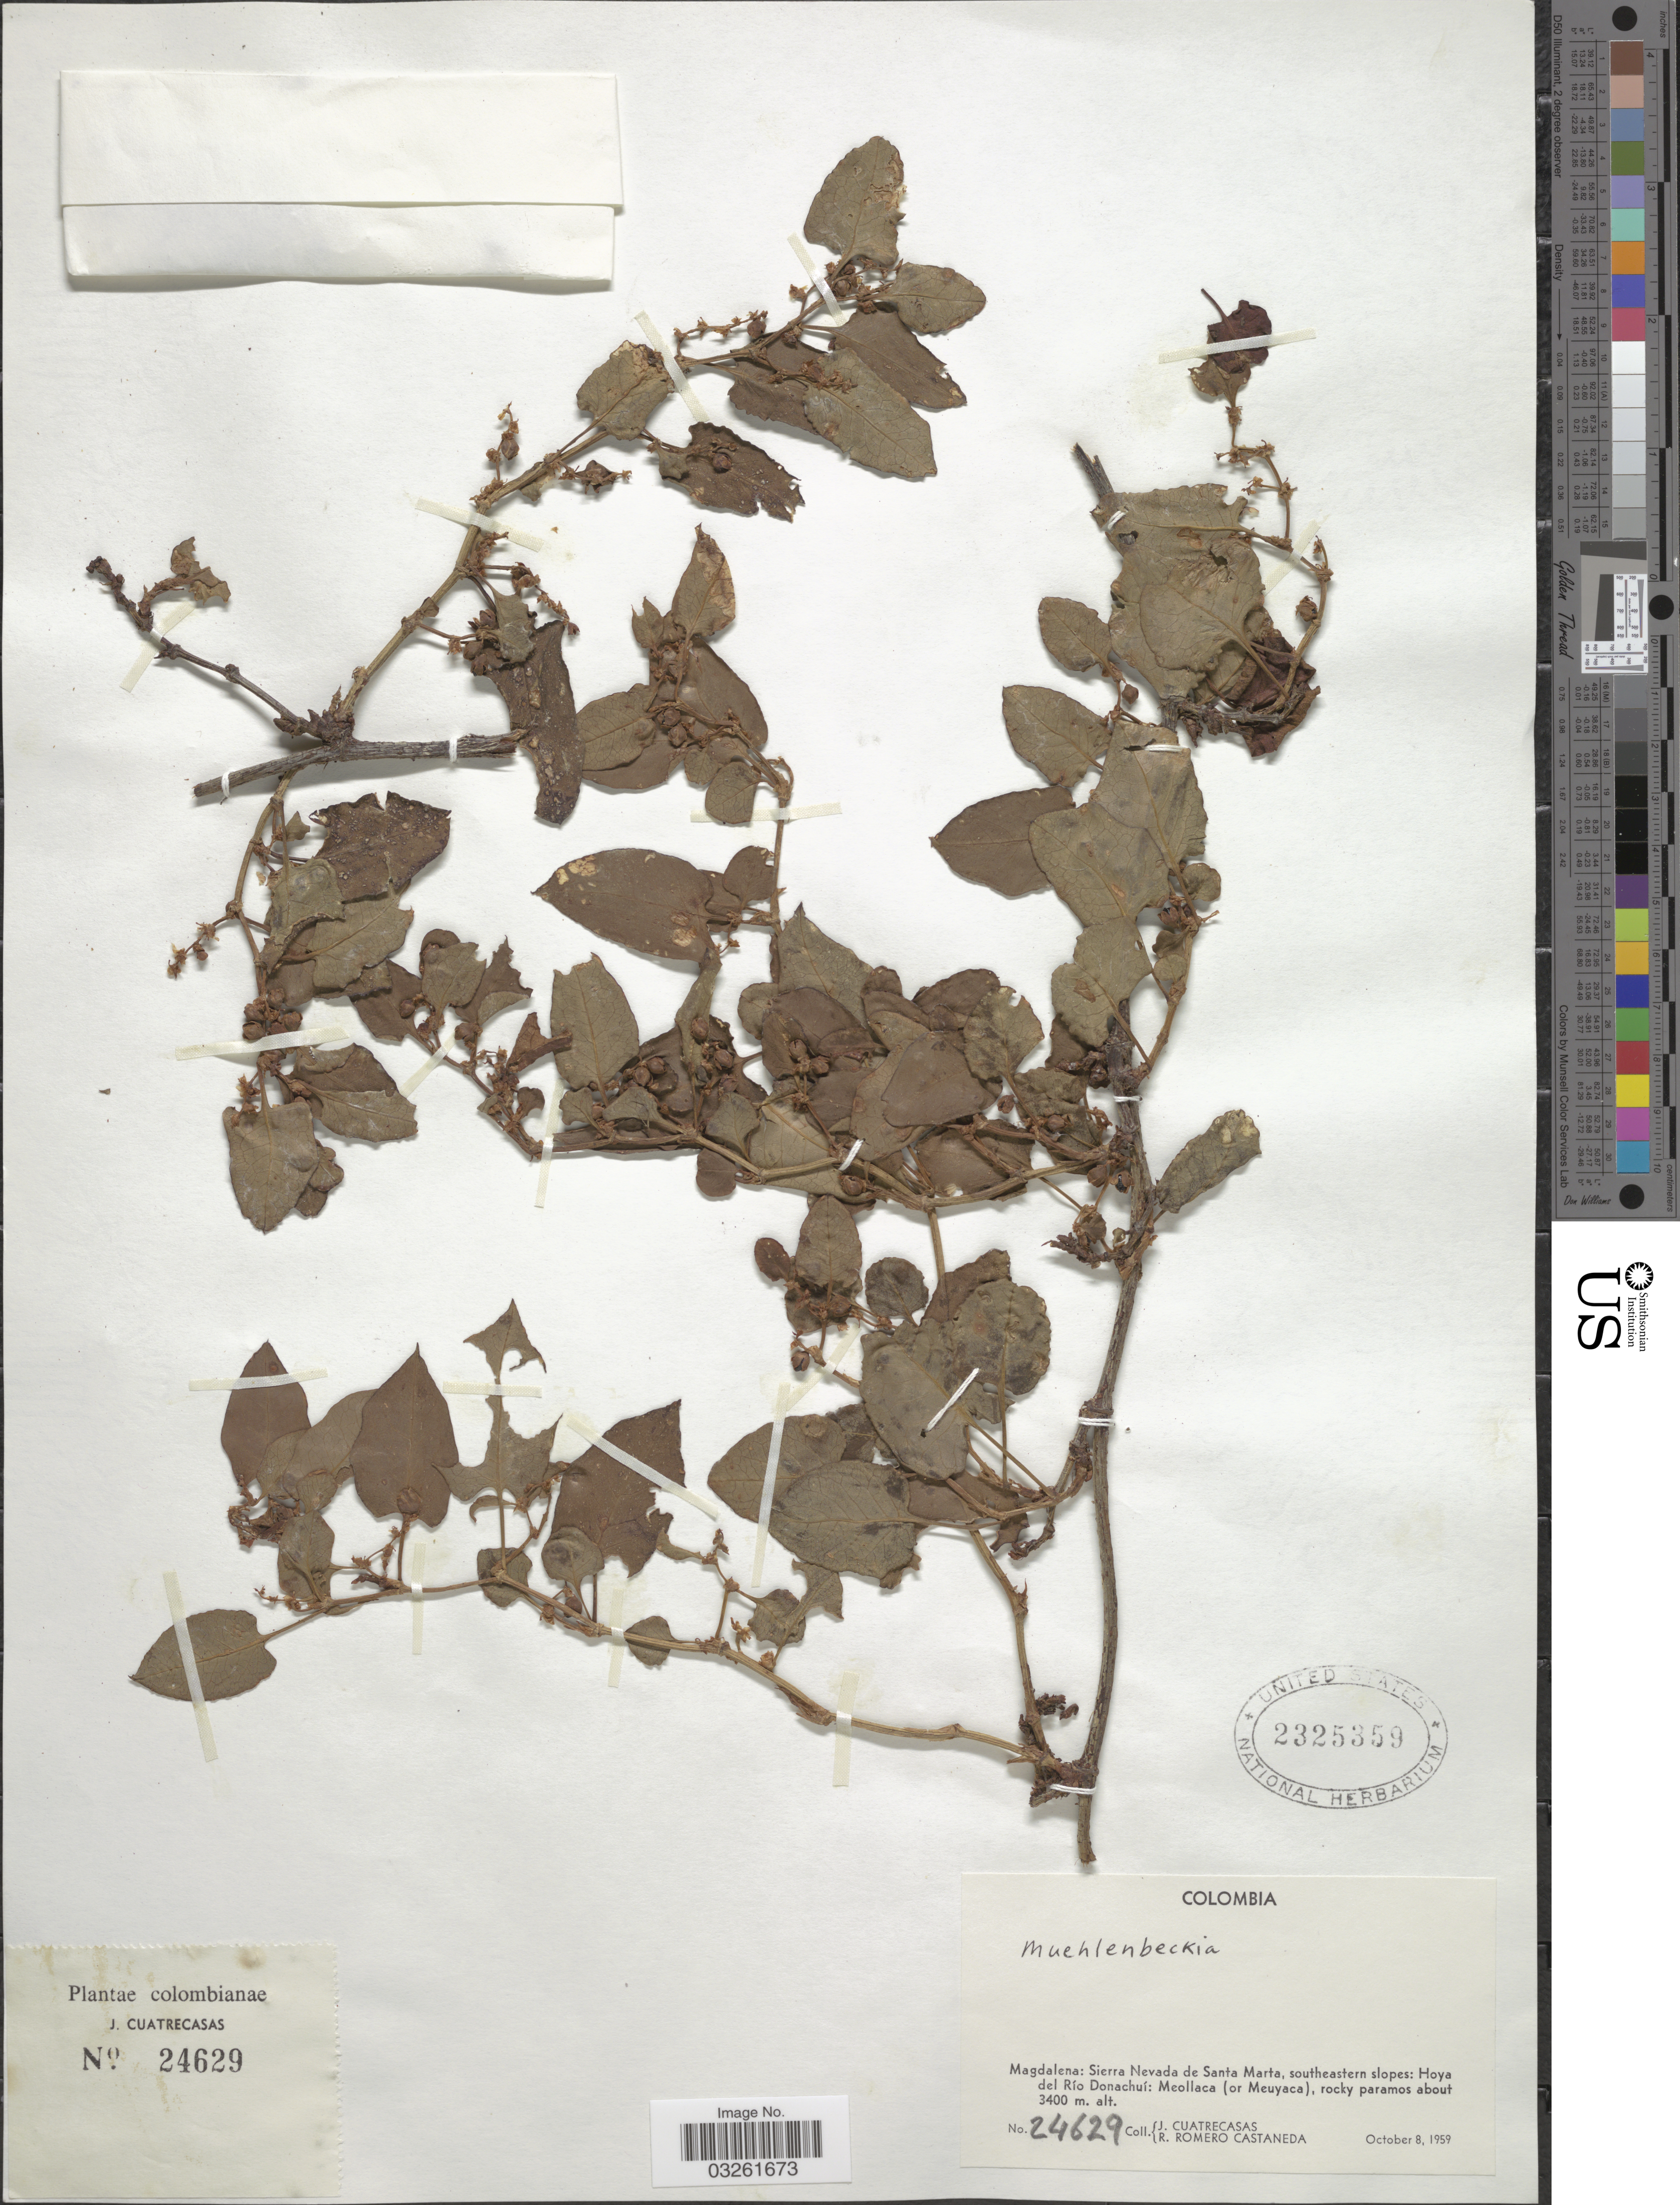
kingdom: Plantae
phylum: Tracheophyta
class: Magnoliopsida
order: Caryophyllales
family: Polygonaceae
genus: Muehlenbeckia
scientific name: Muehlenbeckia sp.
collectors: J. Cuatrecasas & R. Romero Castañeda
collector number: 24629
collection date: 1959-10-08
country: Colombia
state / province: Magdalena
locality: Sierra Nevada de Santa Marta, southeastern slopes: Hoya del Río Donachuí: Meollaca (or Meuyaca).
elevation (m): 3400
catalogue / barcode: US 2325359